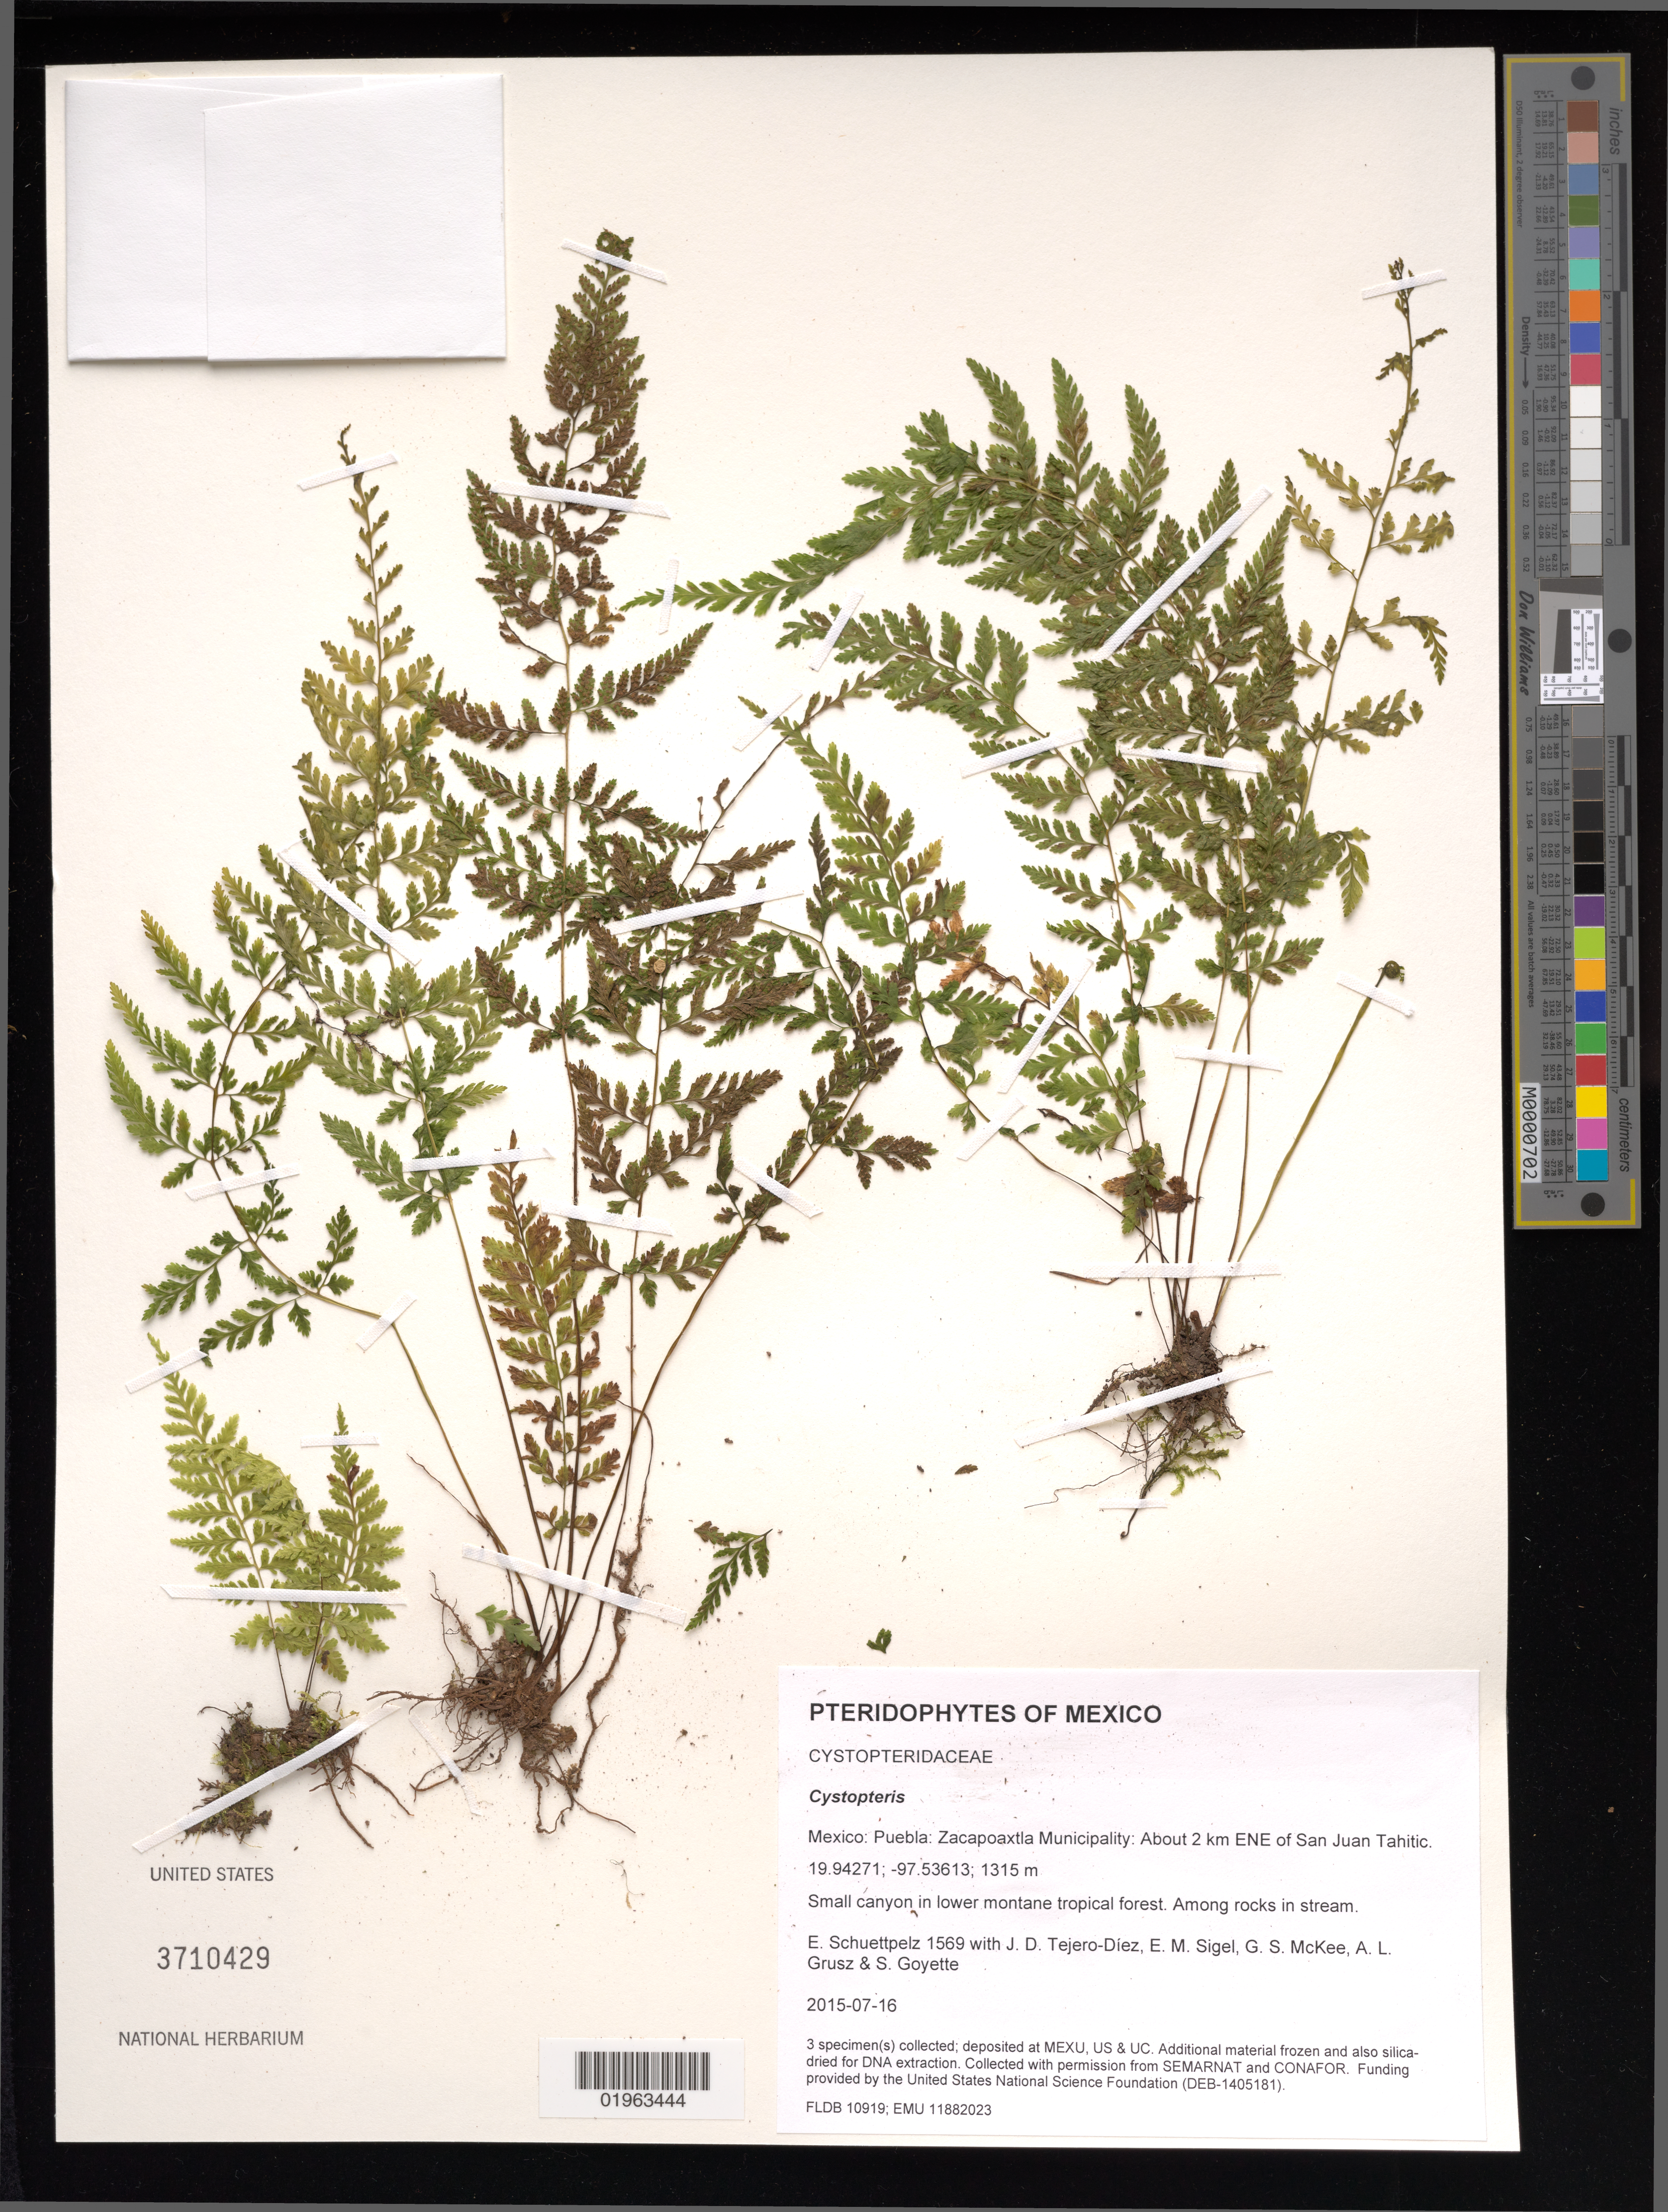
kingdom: Plantae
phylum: Tracheophyta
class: Polypodiopsida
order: Polypodiales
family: Cystopteridaceae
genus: Cystopteris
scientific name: Cystopteris sp.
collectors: E. Schuettpelz, D. Tejero-Díez, E. M. Sigel, G. S. McKee & A. Grusz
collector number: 1569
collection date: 2015-07-16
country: Mexico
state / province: Puebla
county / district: Zacapoaxtla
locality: About 2 km ENE of San Juan Tahitic.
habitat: Small canyon in lower montane tropical forest.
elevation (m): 1315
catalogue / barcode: US 3710429